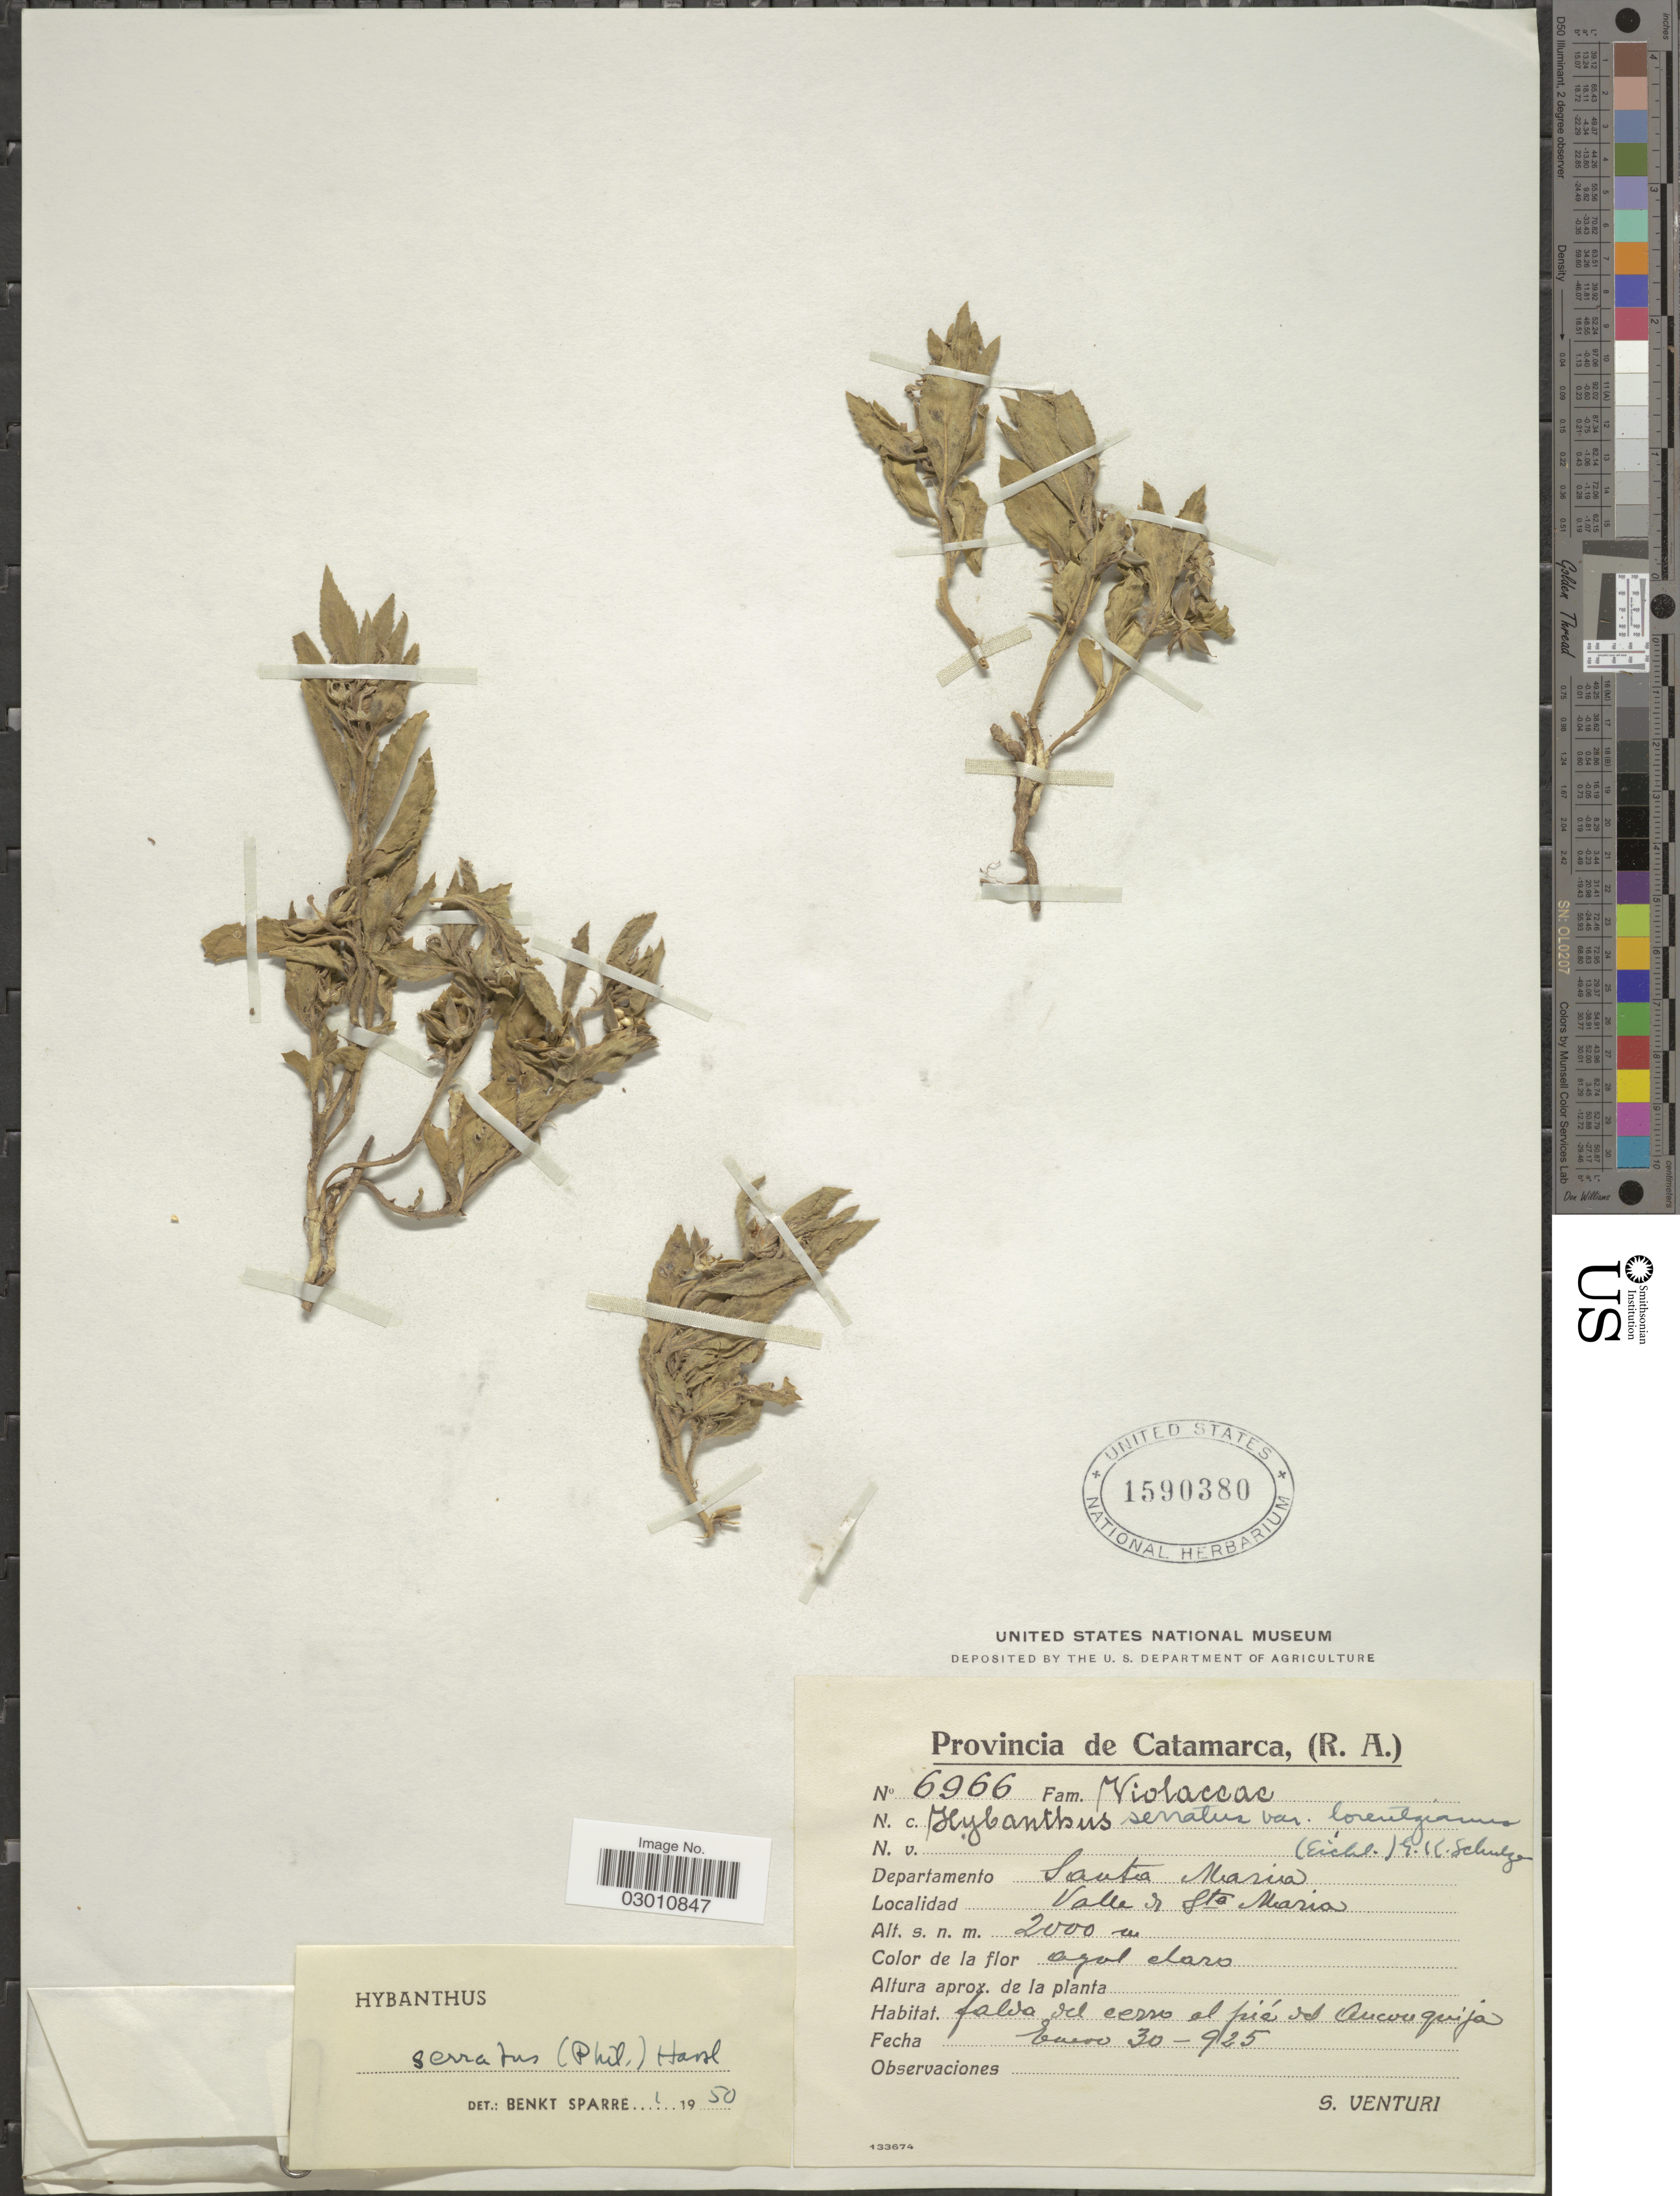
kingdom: Plantae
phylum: Tracheophyta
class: Magnoliopsida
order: Malpighiales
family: Violaceae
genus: Pombalia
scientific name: Pombalia serrata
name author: (Phil.) Paula-Souza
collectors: S. Venturi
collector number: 6966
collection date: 1925-01-30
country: Argentina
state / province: Catamarca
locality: Departamento Santa Maria. Valle de Sta Maria.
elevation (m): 2000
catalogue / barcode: US 1590380